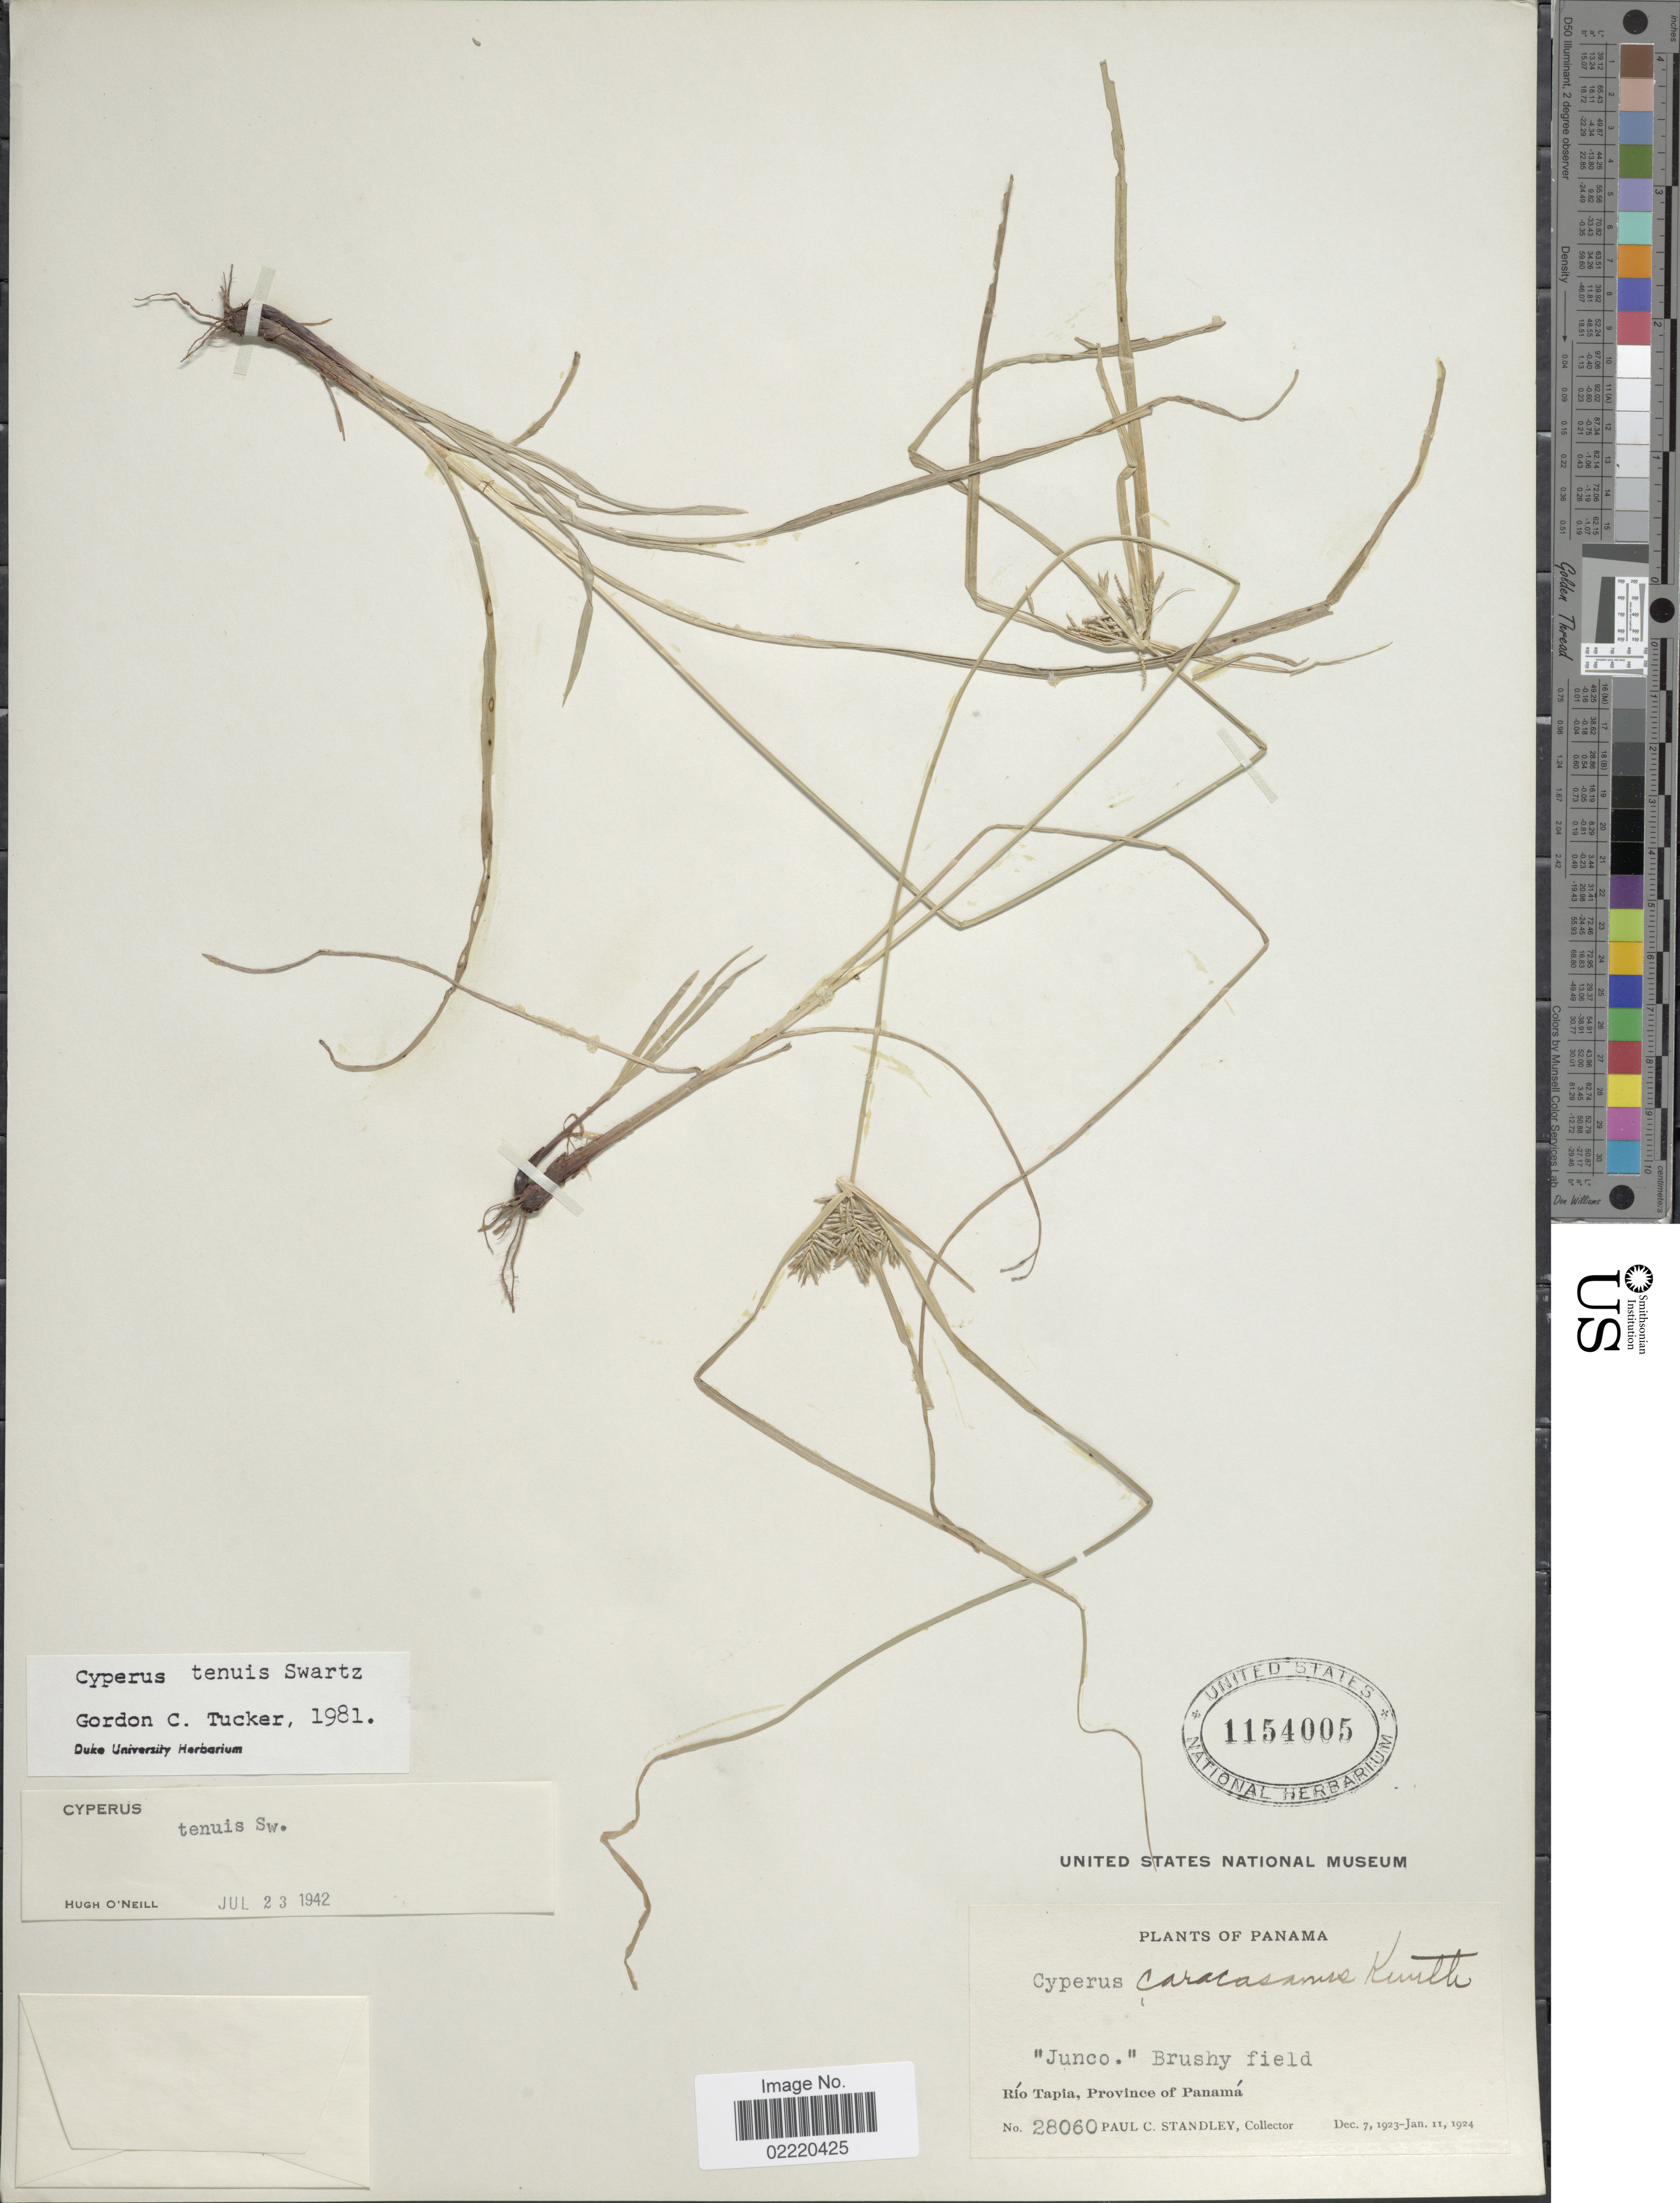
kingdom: Plantae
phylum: Tracheophyta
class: Liliopsida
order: Poales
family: Cyperaceae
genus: Cyperus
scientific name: Cyperus tenuis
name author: Sw.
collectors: P. C. Standley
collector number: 28060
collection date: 1923-12-07/1924-01-11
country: Panama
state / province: Panamá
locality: Juco.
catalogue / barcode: US 1154005